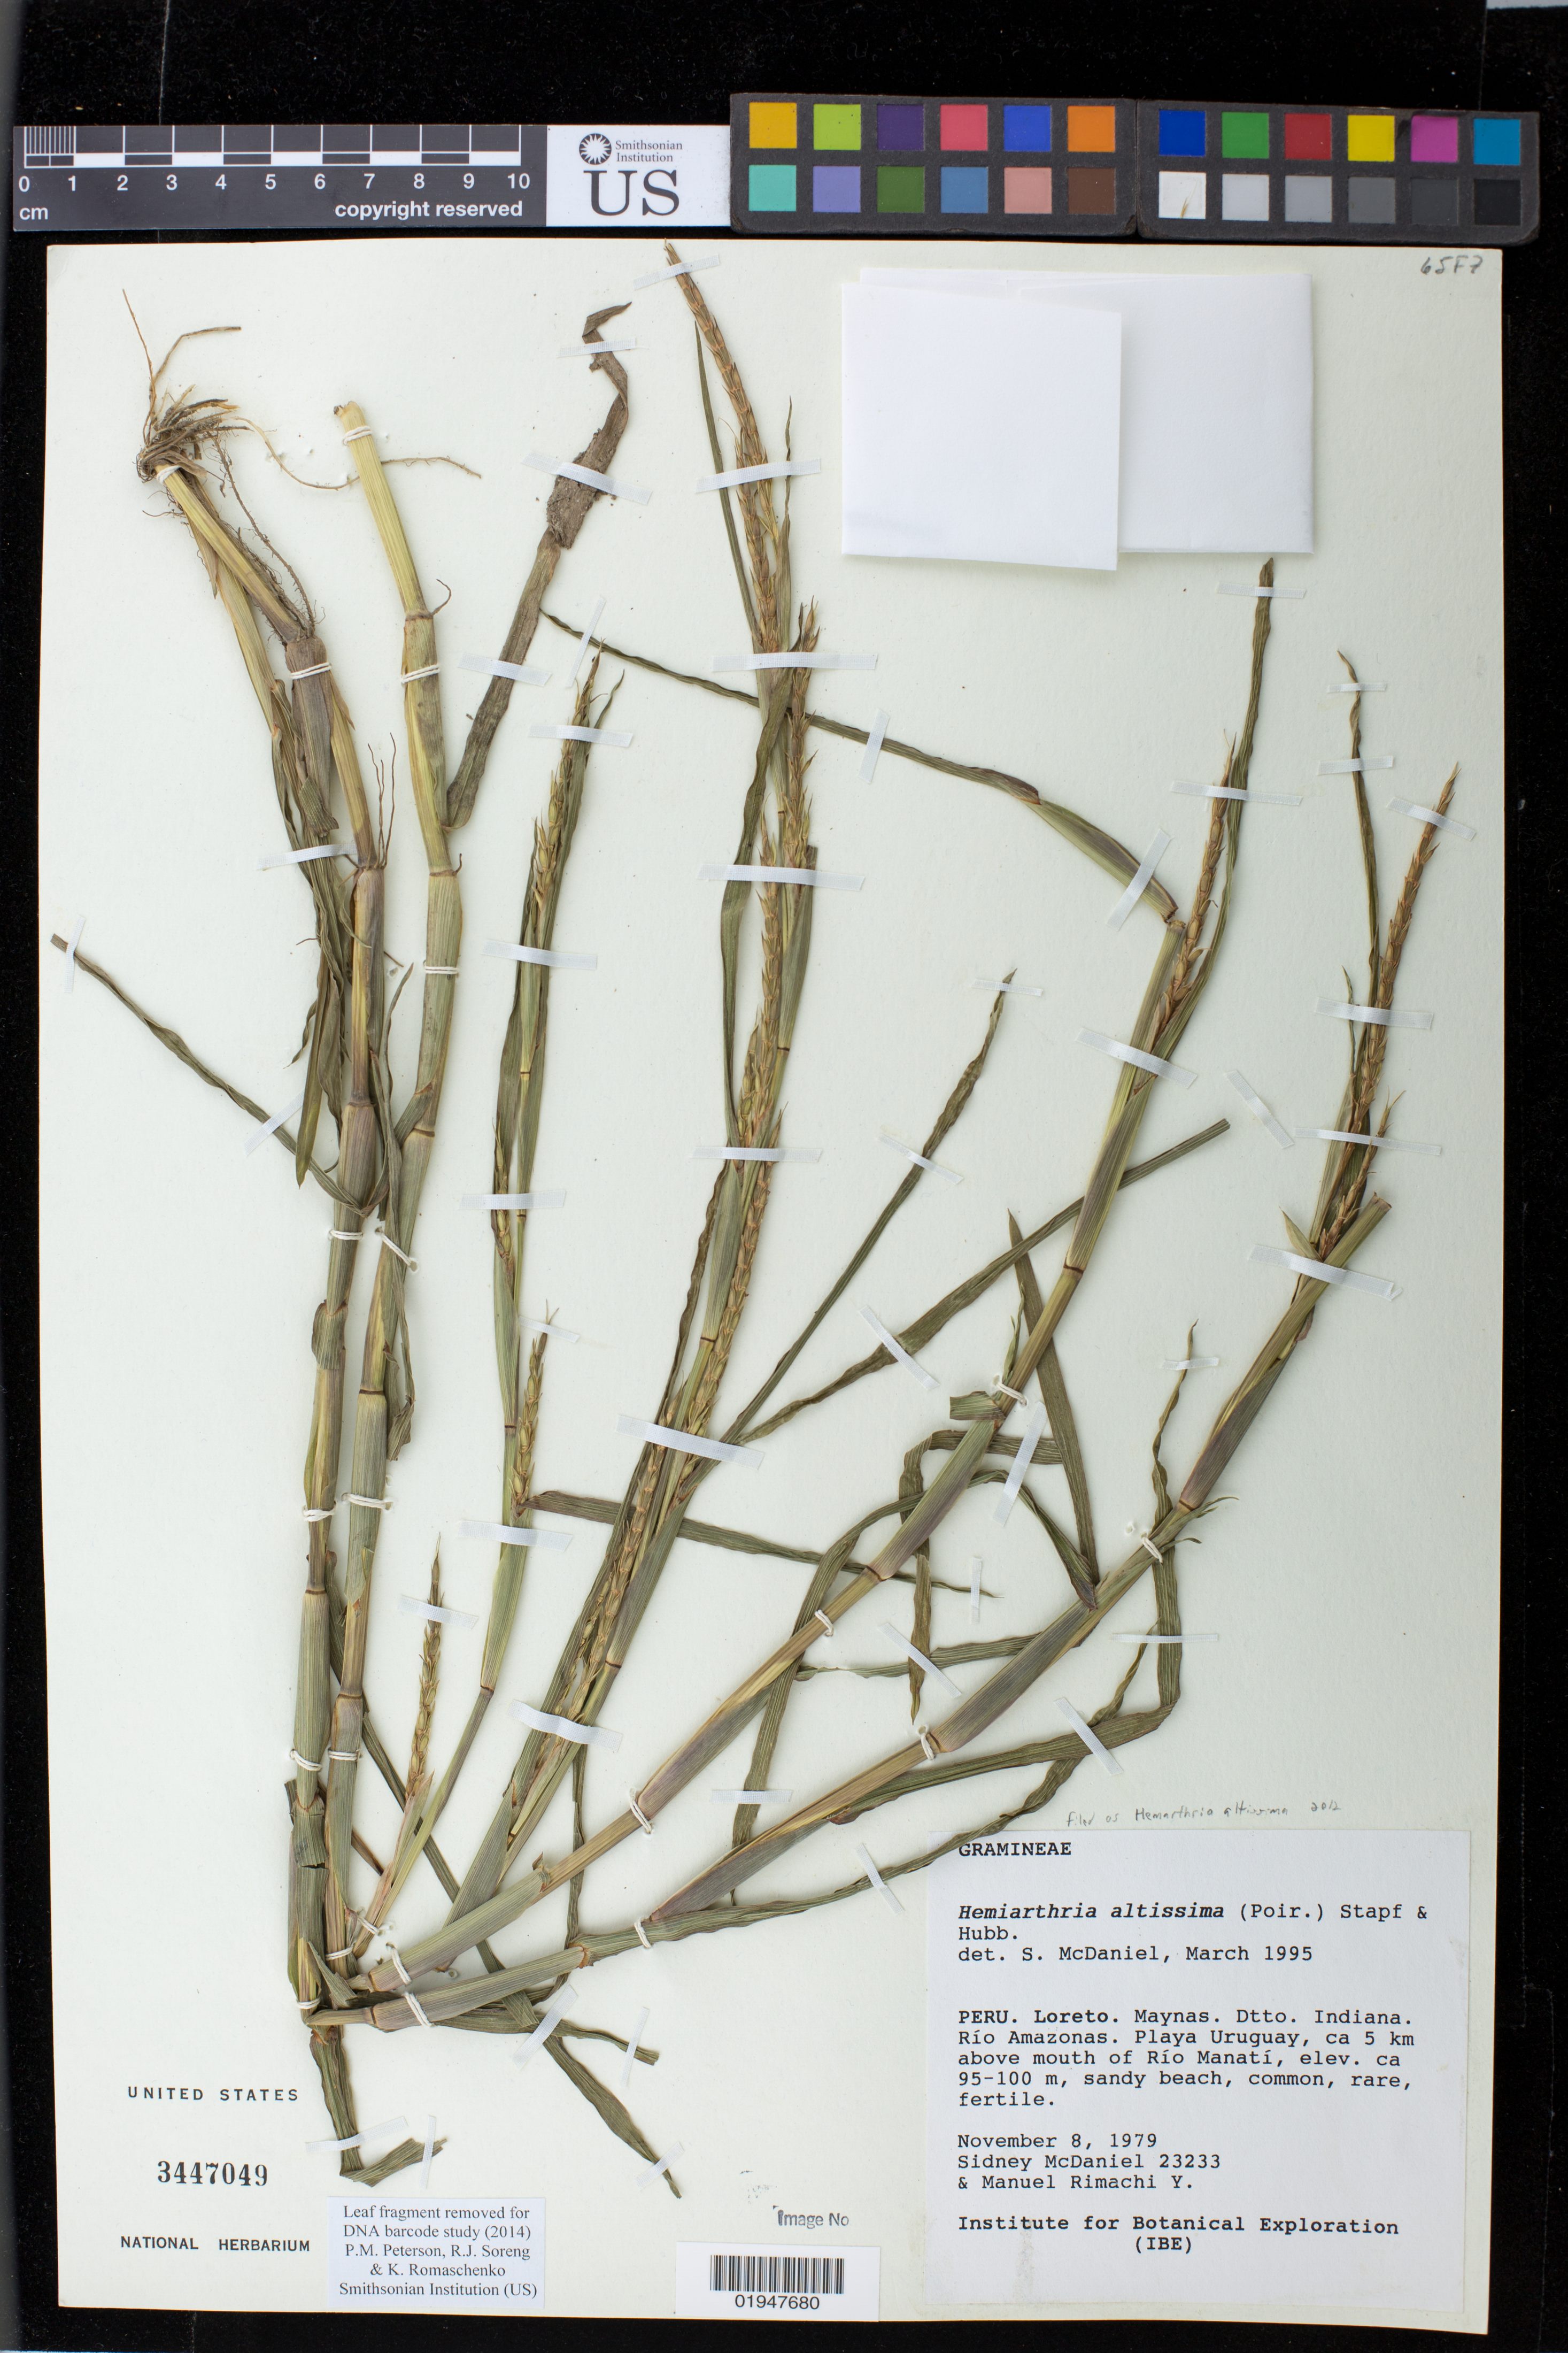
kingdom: Plantae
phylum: Tracheophyta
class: Liliopsida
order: Poales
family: Poaceae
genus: Hemarthria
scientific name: Hemarthria altissima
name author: (Poir.) Stapf & C. E. Hubb.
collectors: S. McDaniel & M. Rimachi Y.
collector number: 23233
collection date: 1979-11-08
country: Peru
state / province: Loreto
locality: Loreto. Maynas. Dtto. Indiana. Rio Amazonas. Playa Uruguay, ca 5 km above mouth of Rio Manati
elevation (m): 95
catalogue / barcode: US 3447049